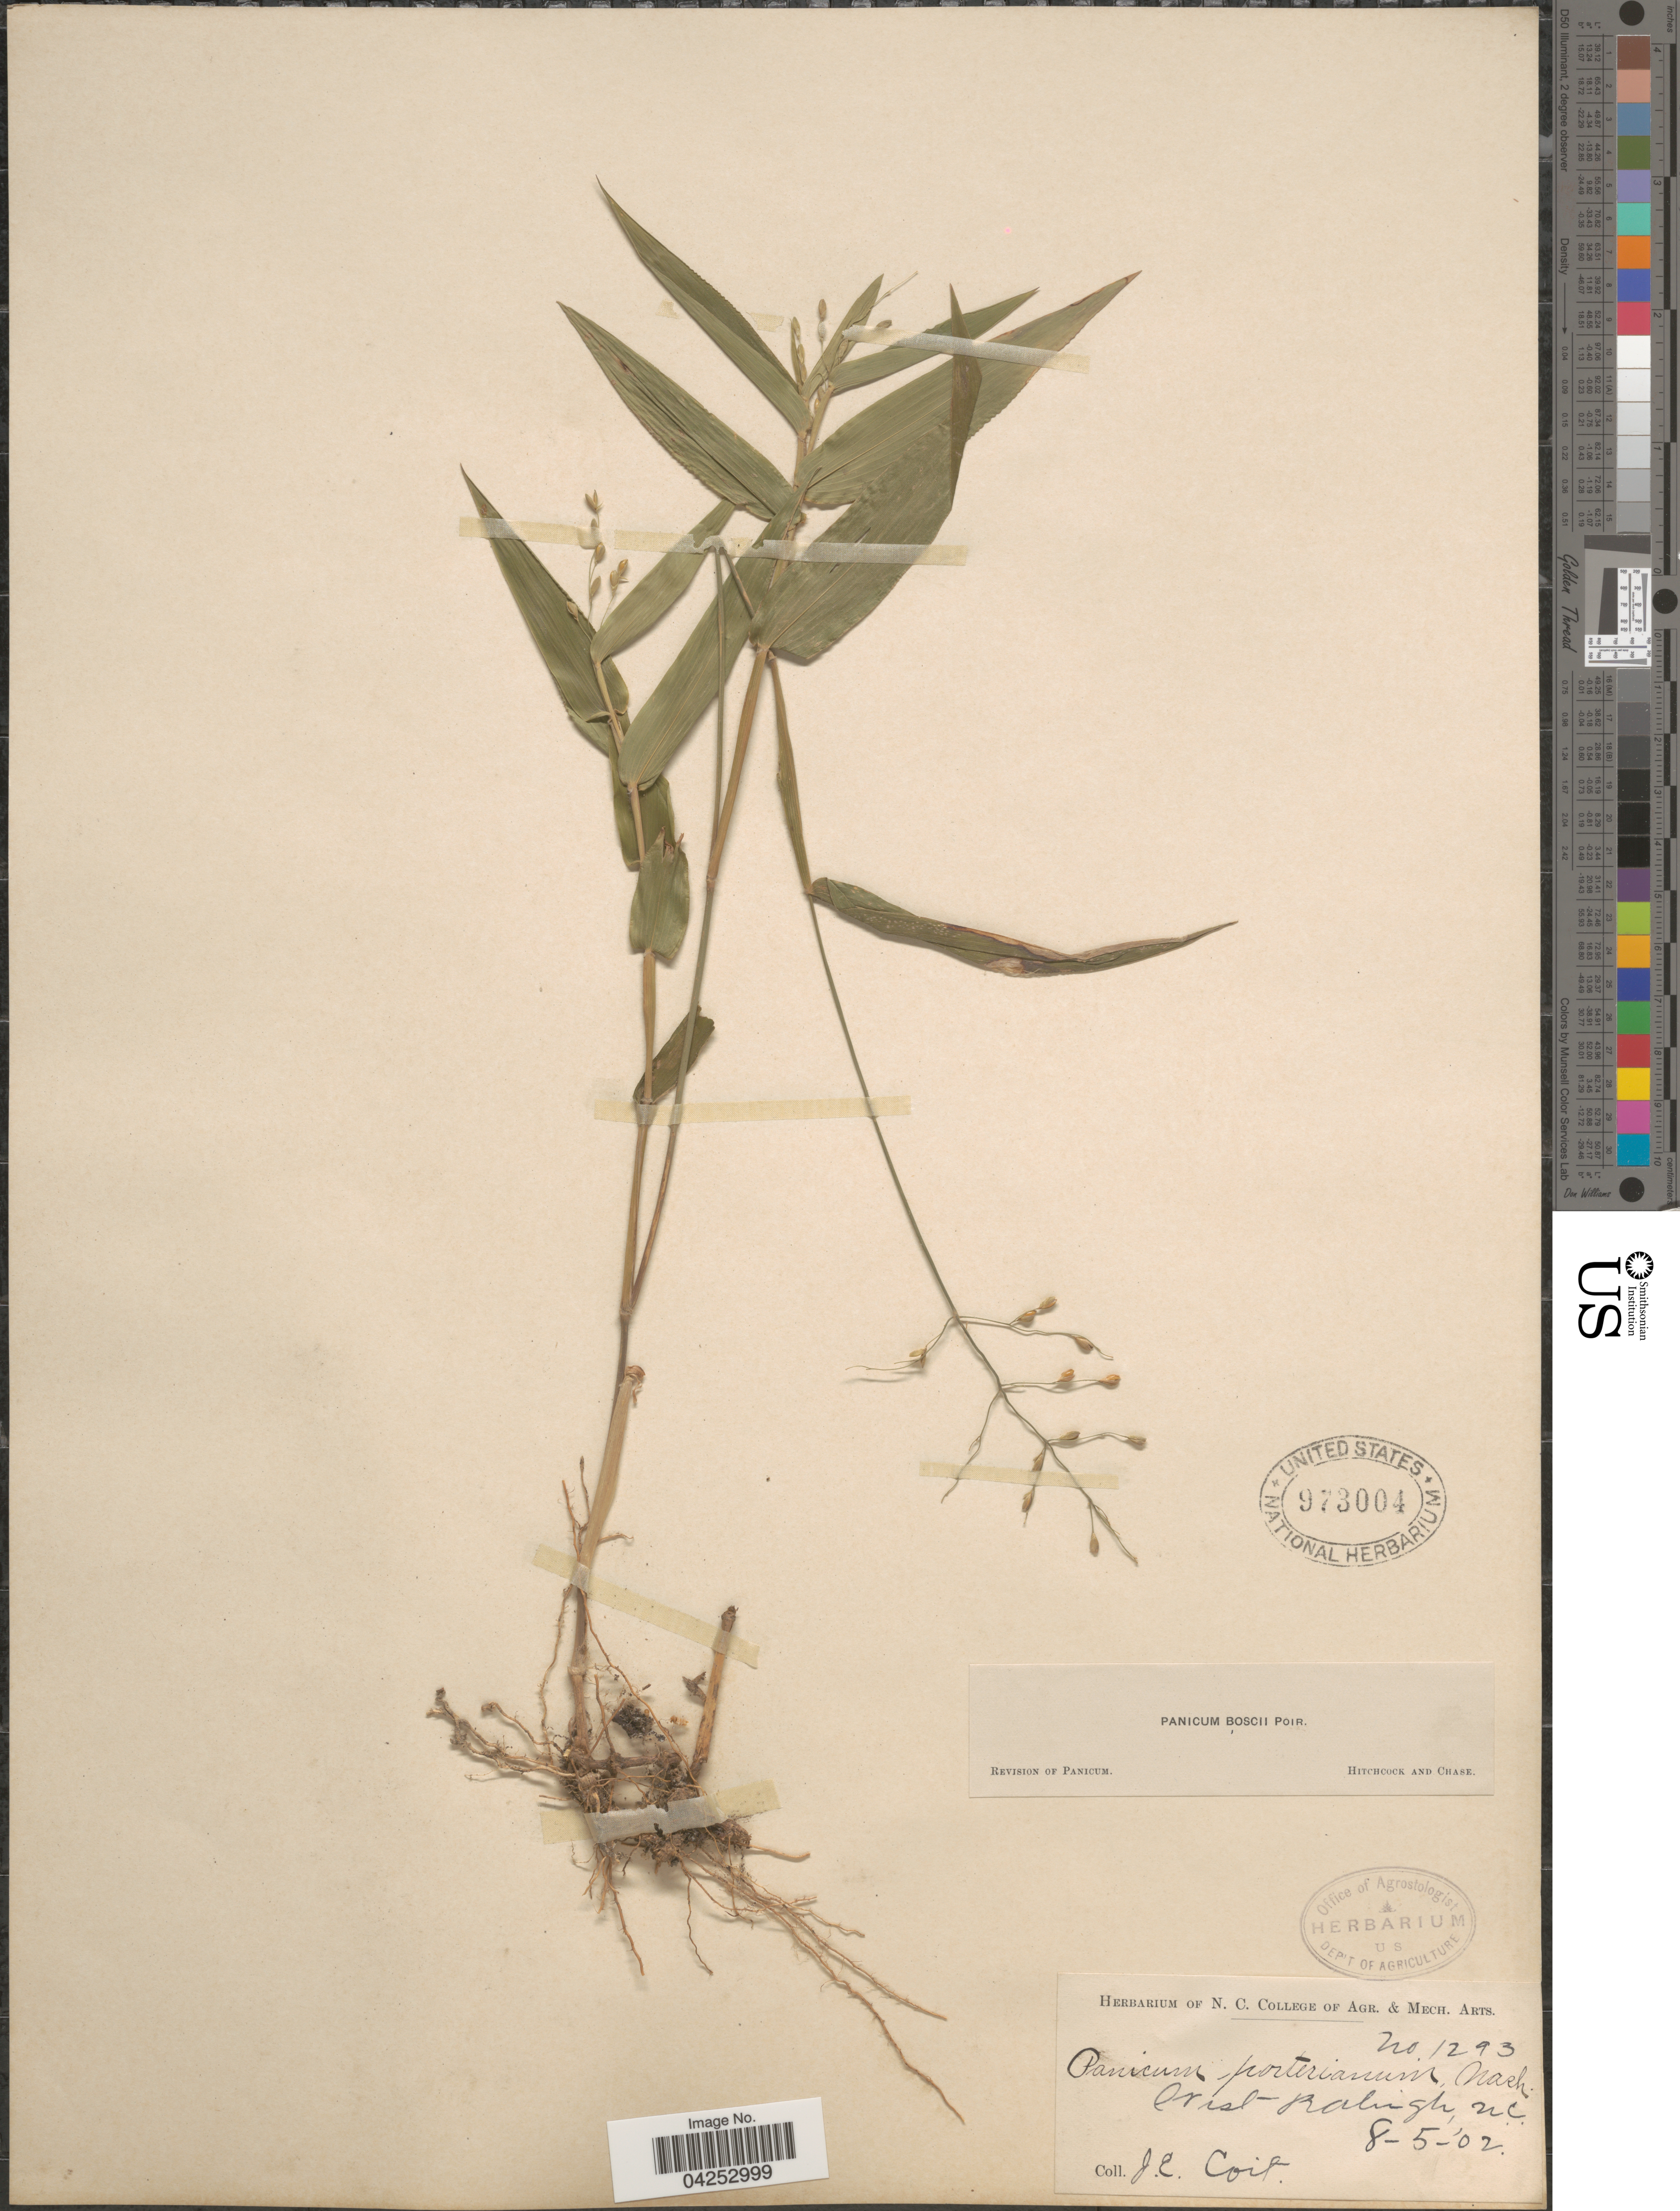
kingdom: Plantae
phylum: Tracheophyta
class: Liliopsida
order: Poales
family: Poaceae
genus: Dichanthelium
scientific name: Dichanthelium boscii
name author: (Poir.) Gould & C.A. Clark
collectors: J. Coit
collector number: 1293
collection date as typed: Transcribed d/m/y: 5/8/2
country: United States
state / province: North Carolina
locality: West Raleigh.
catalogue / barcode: US 973004